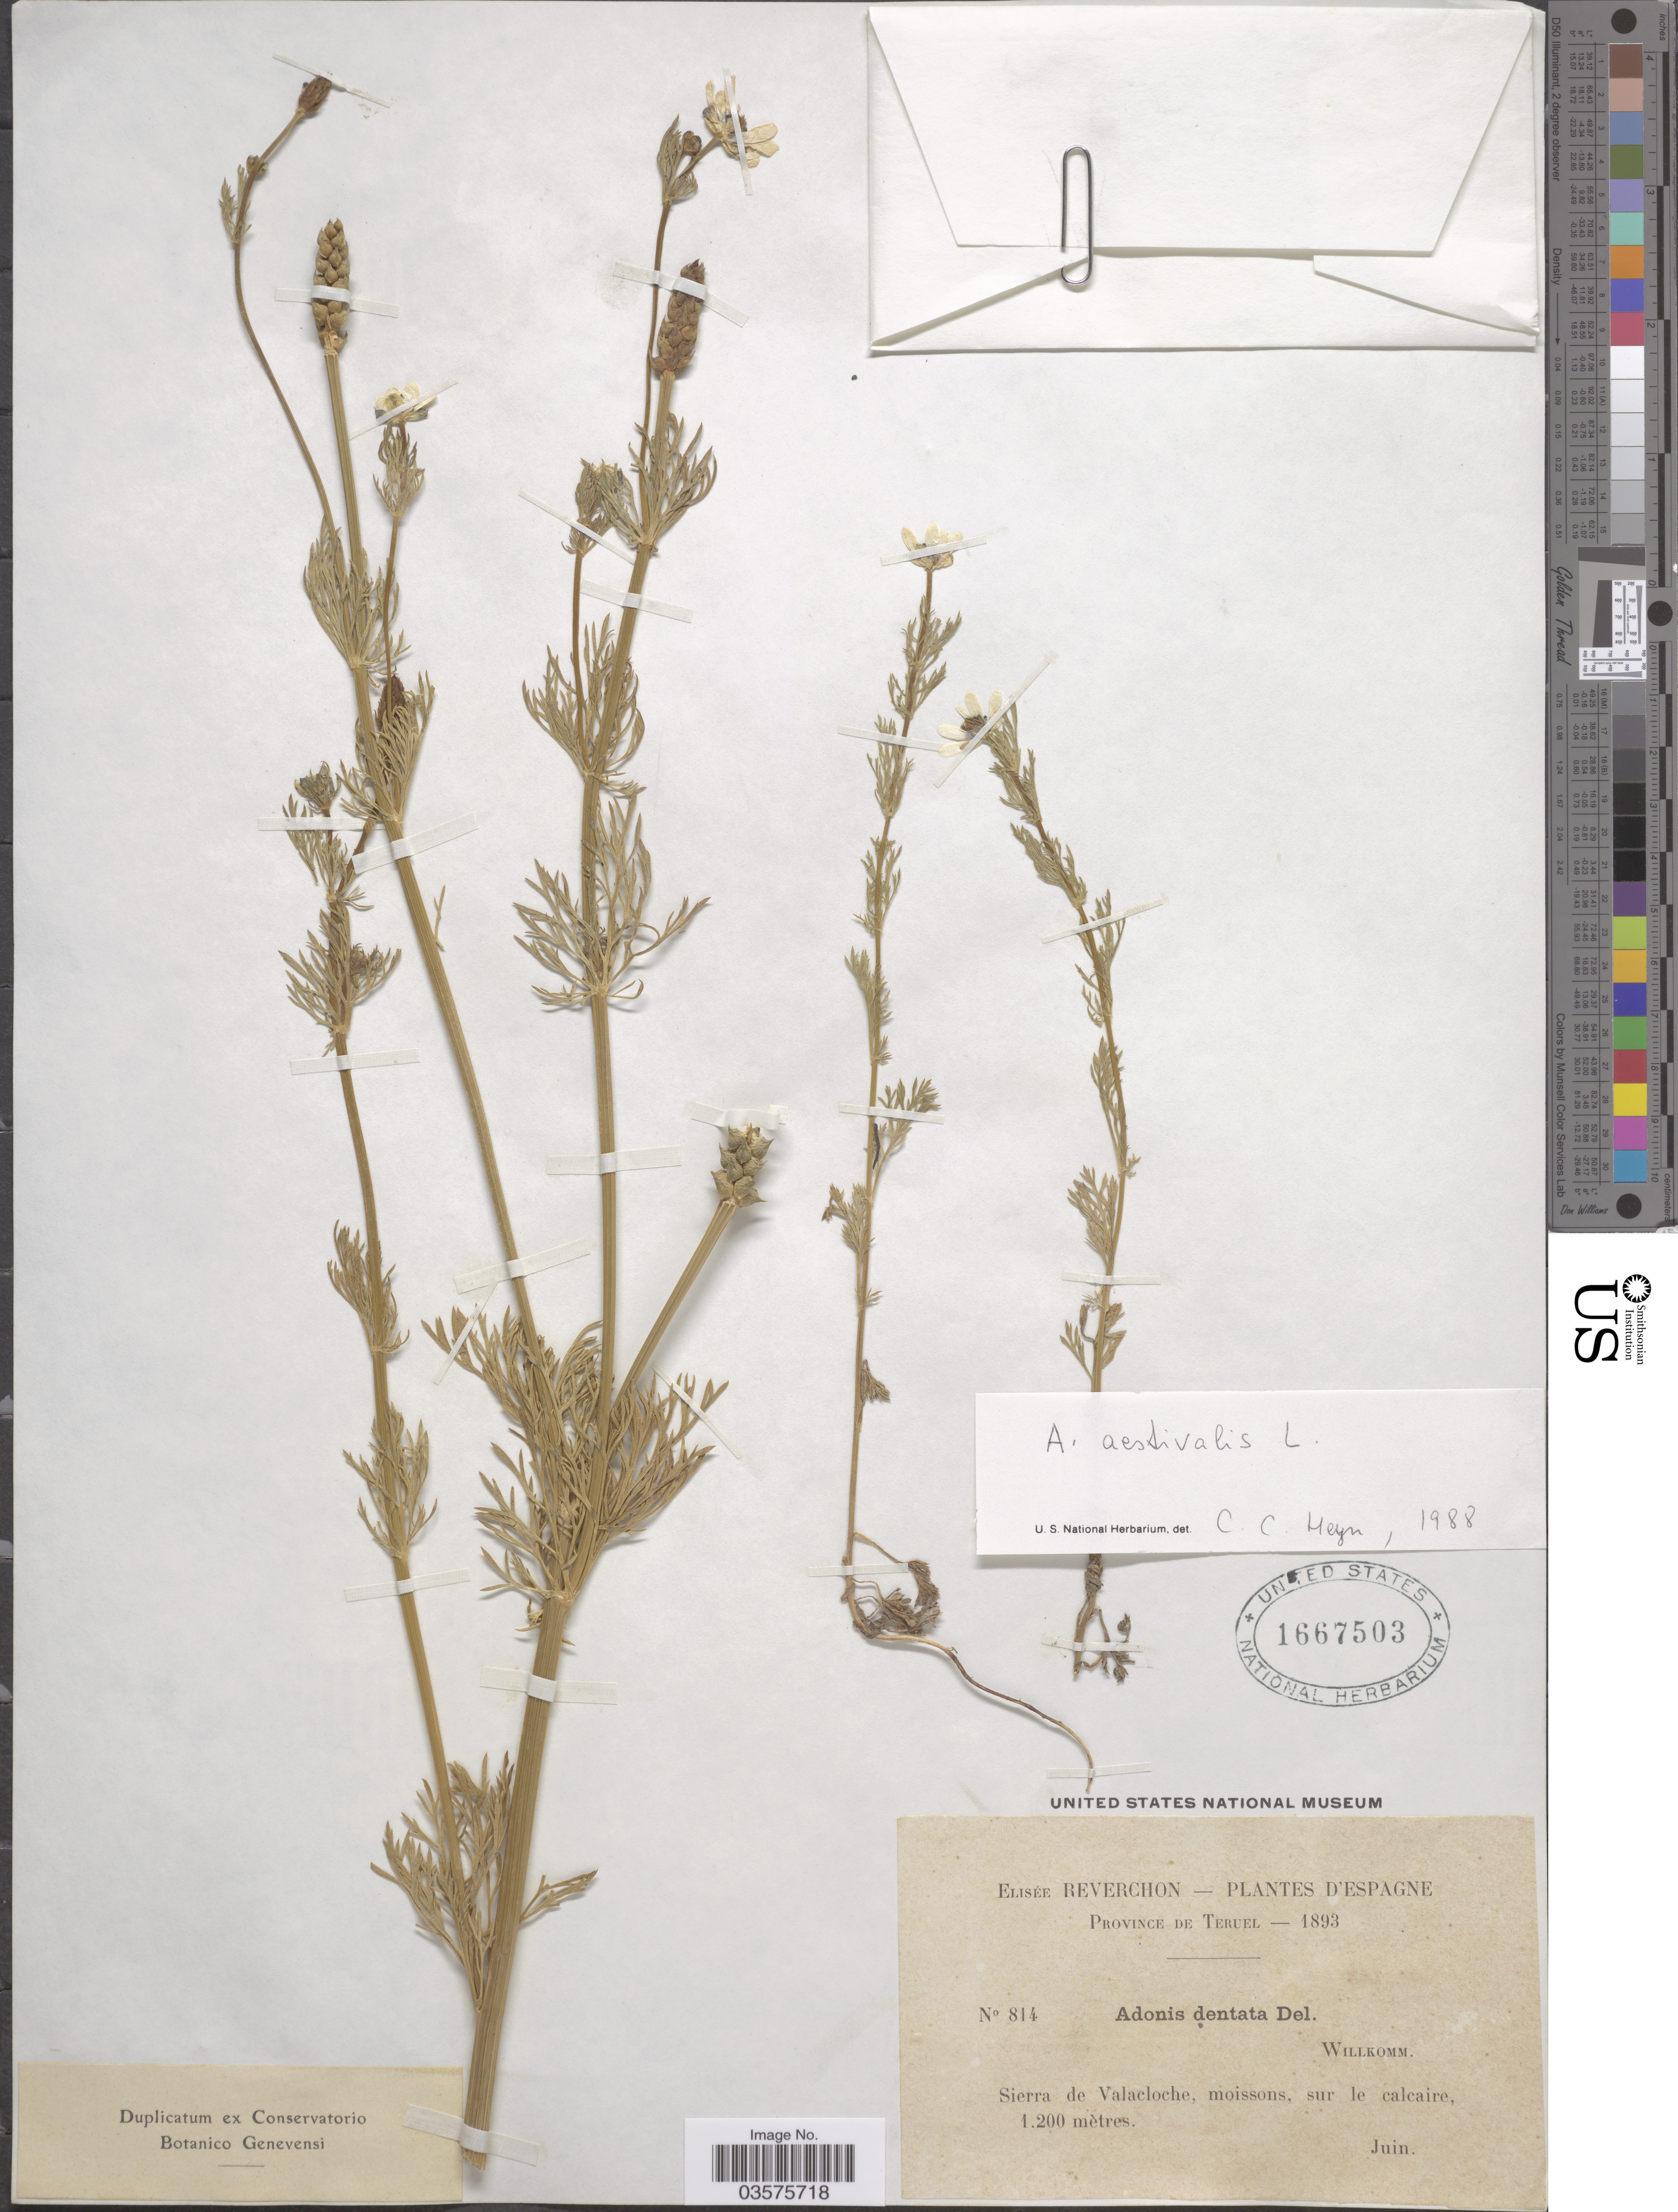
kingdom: Plantae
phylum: Tracheophyta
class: Magnoliopsida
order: Ranunculales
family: Ranunculaceae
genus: Adonis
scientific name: Adonis aestivalis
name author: L.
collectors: E. Reverchon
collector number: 814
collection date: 1893-06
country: Spain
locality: Espagne. Province de Teruel. Sierra de Valacloche, moissons, sur le calcaire.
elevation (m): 1200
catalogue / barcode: US 1667503